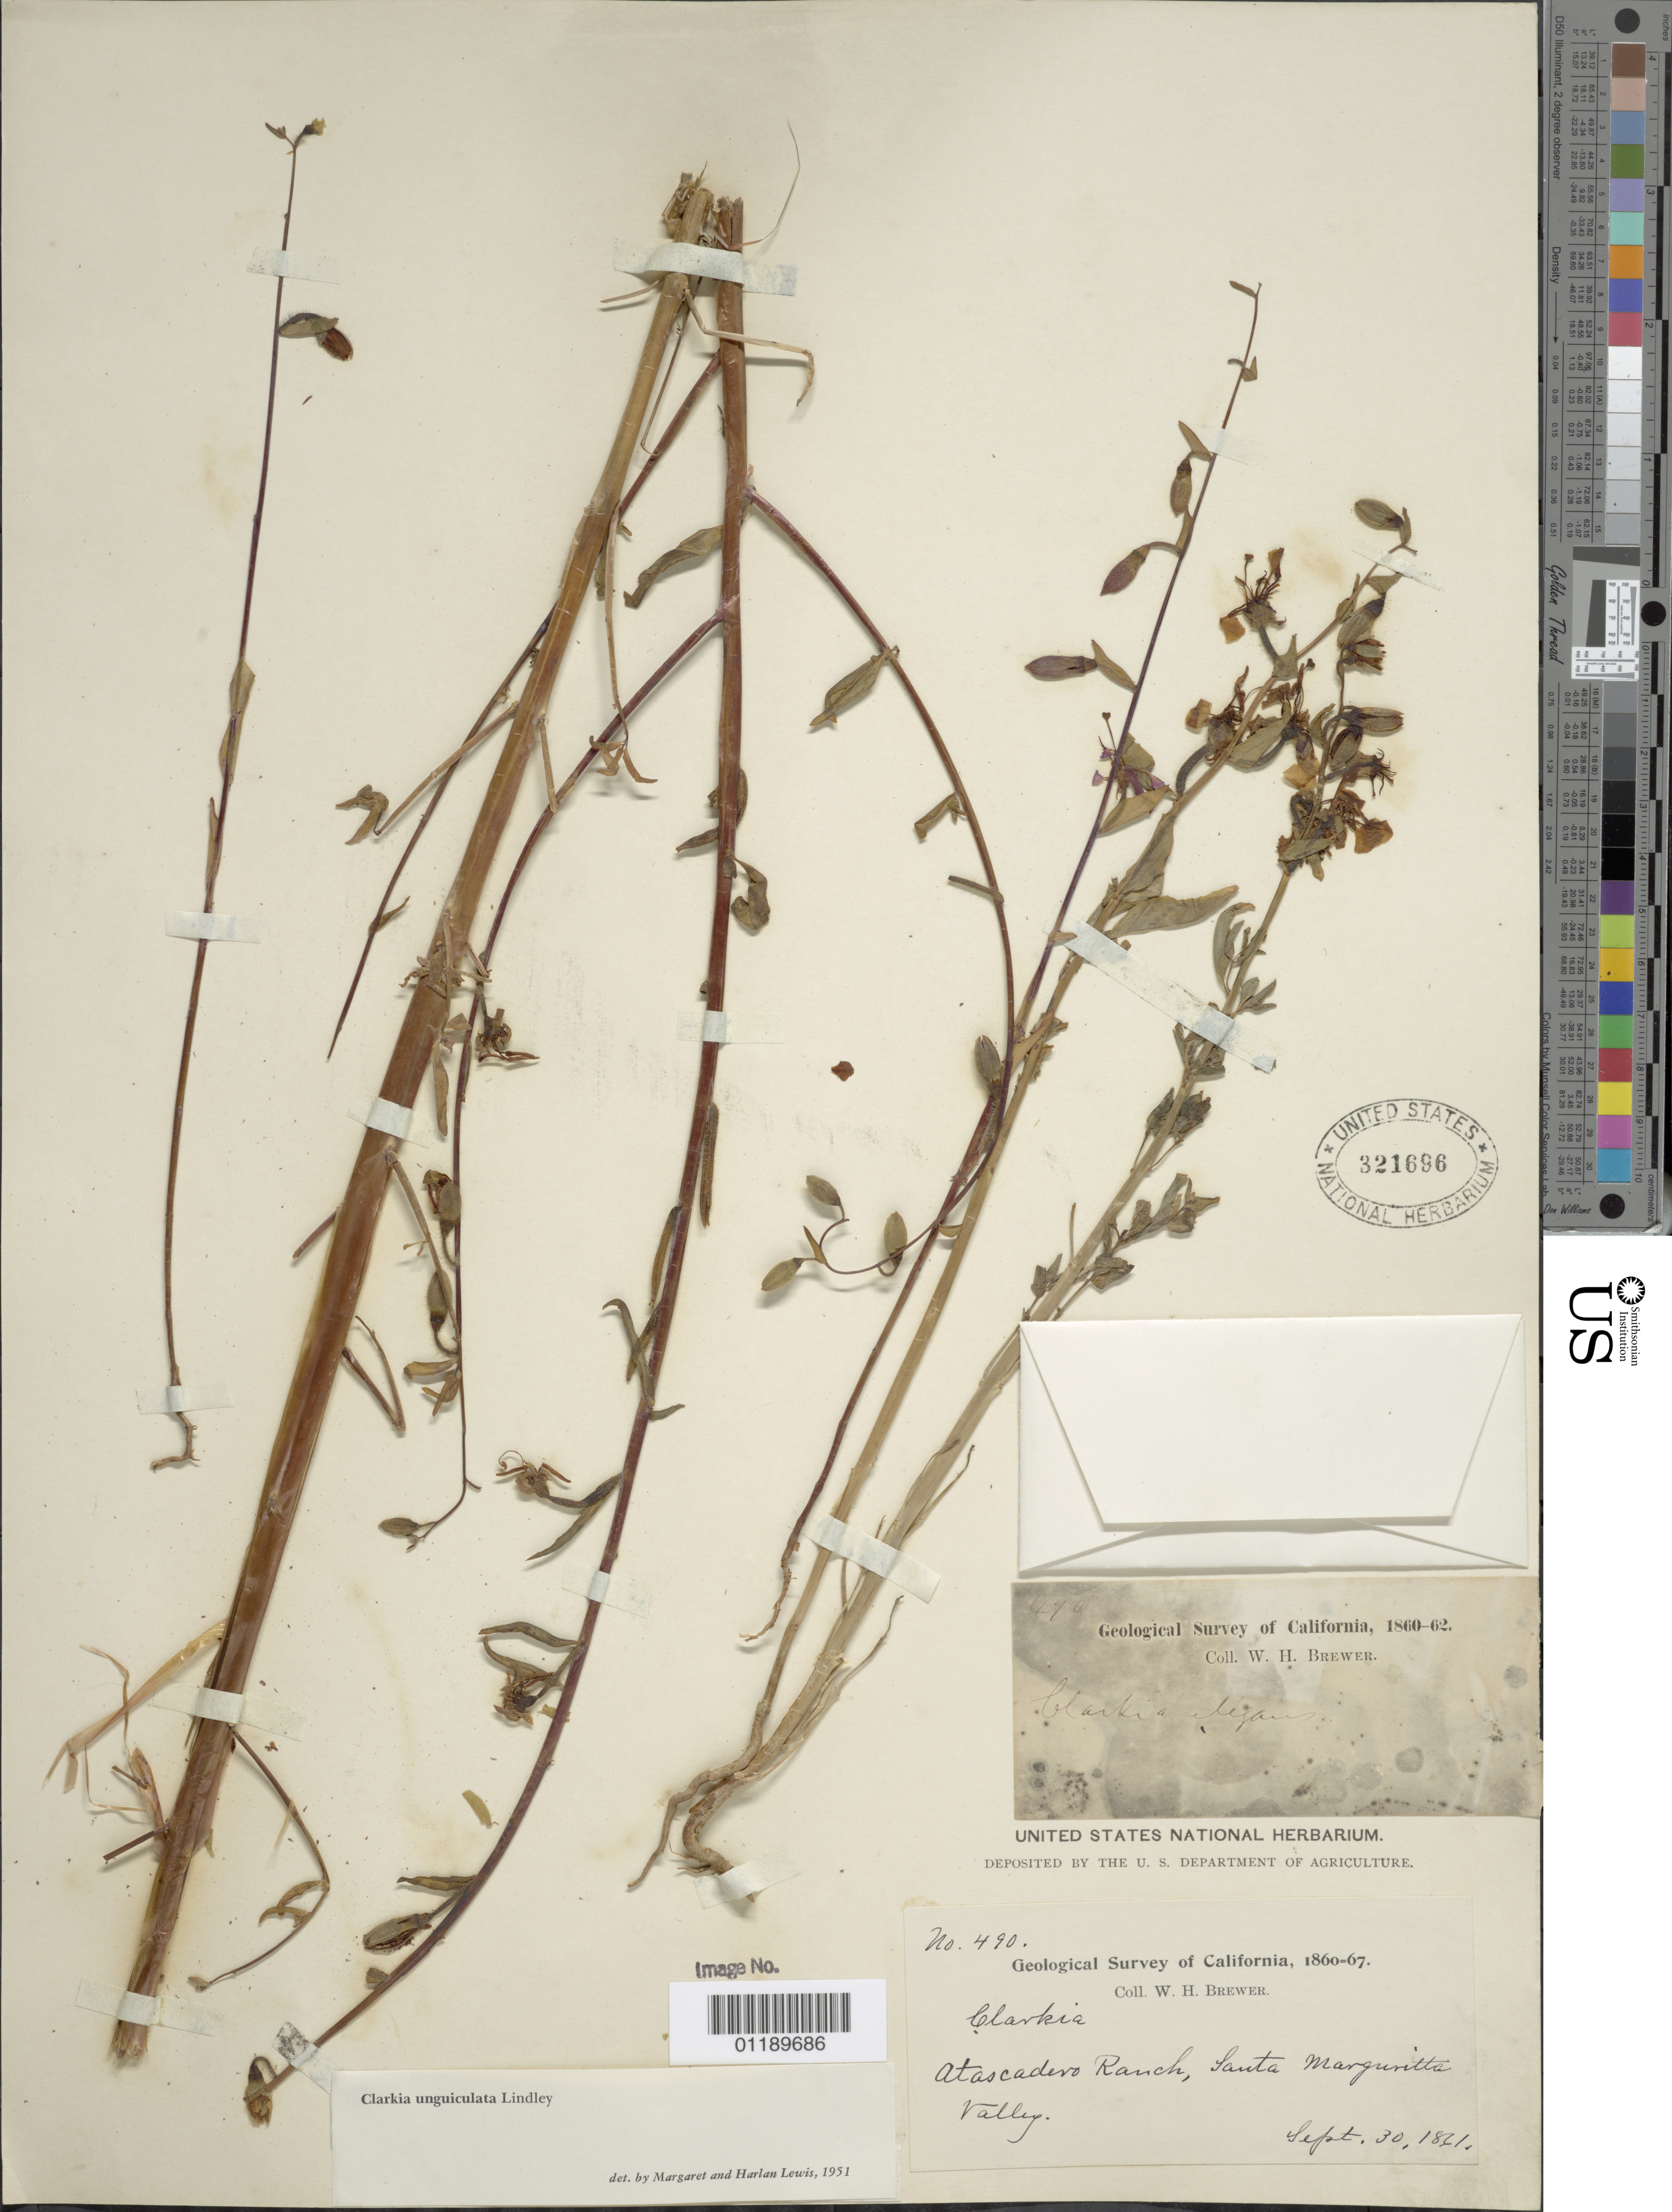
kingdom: Plantae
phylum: Tracheophyta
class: Magnoliopsida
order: Myrtales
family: Onagraceae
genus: Clarkia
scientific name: Clarkia unguiculata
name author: Lindl.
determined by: Lewis, --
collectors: W. H. Brewer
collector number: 490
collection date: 1861-09-30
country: United States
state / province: California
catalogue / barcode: US 321696